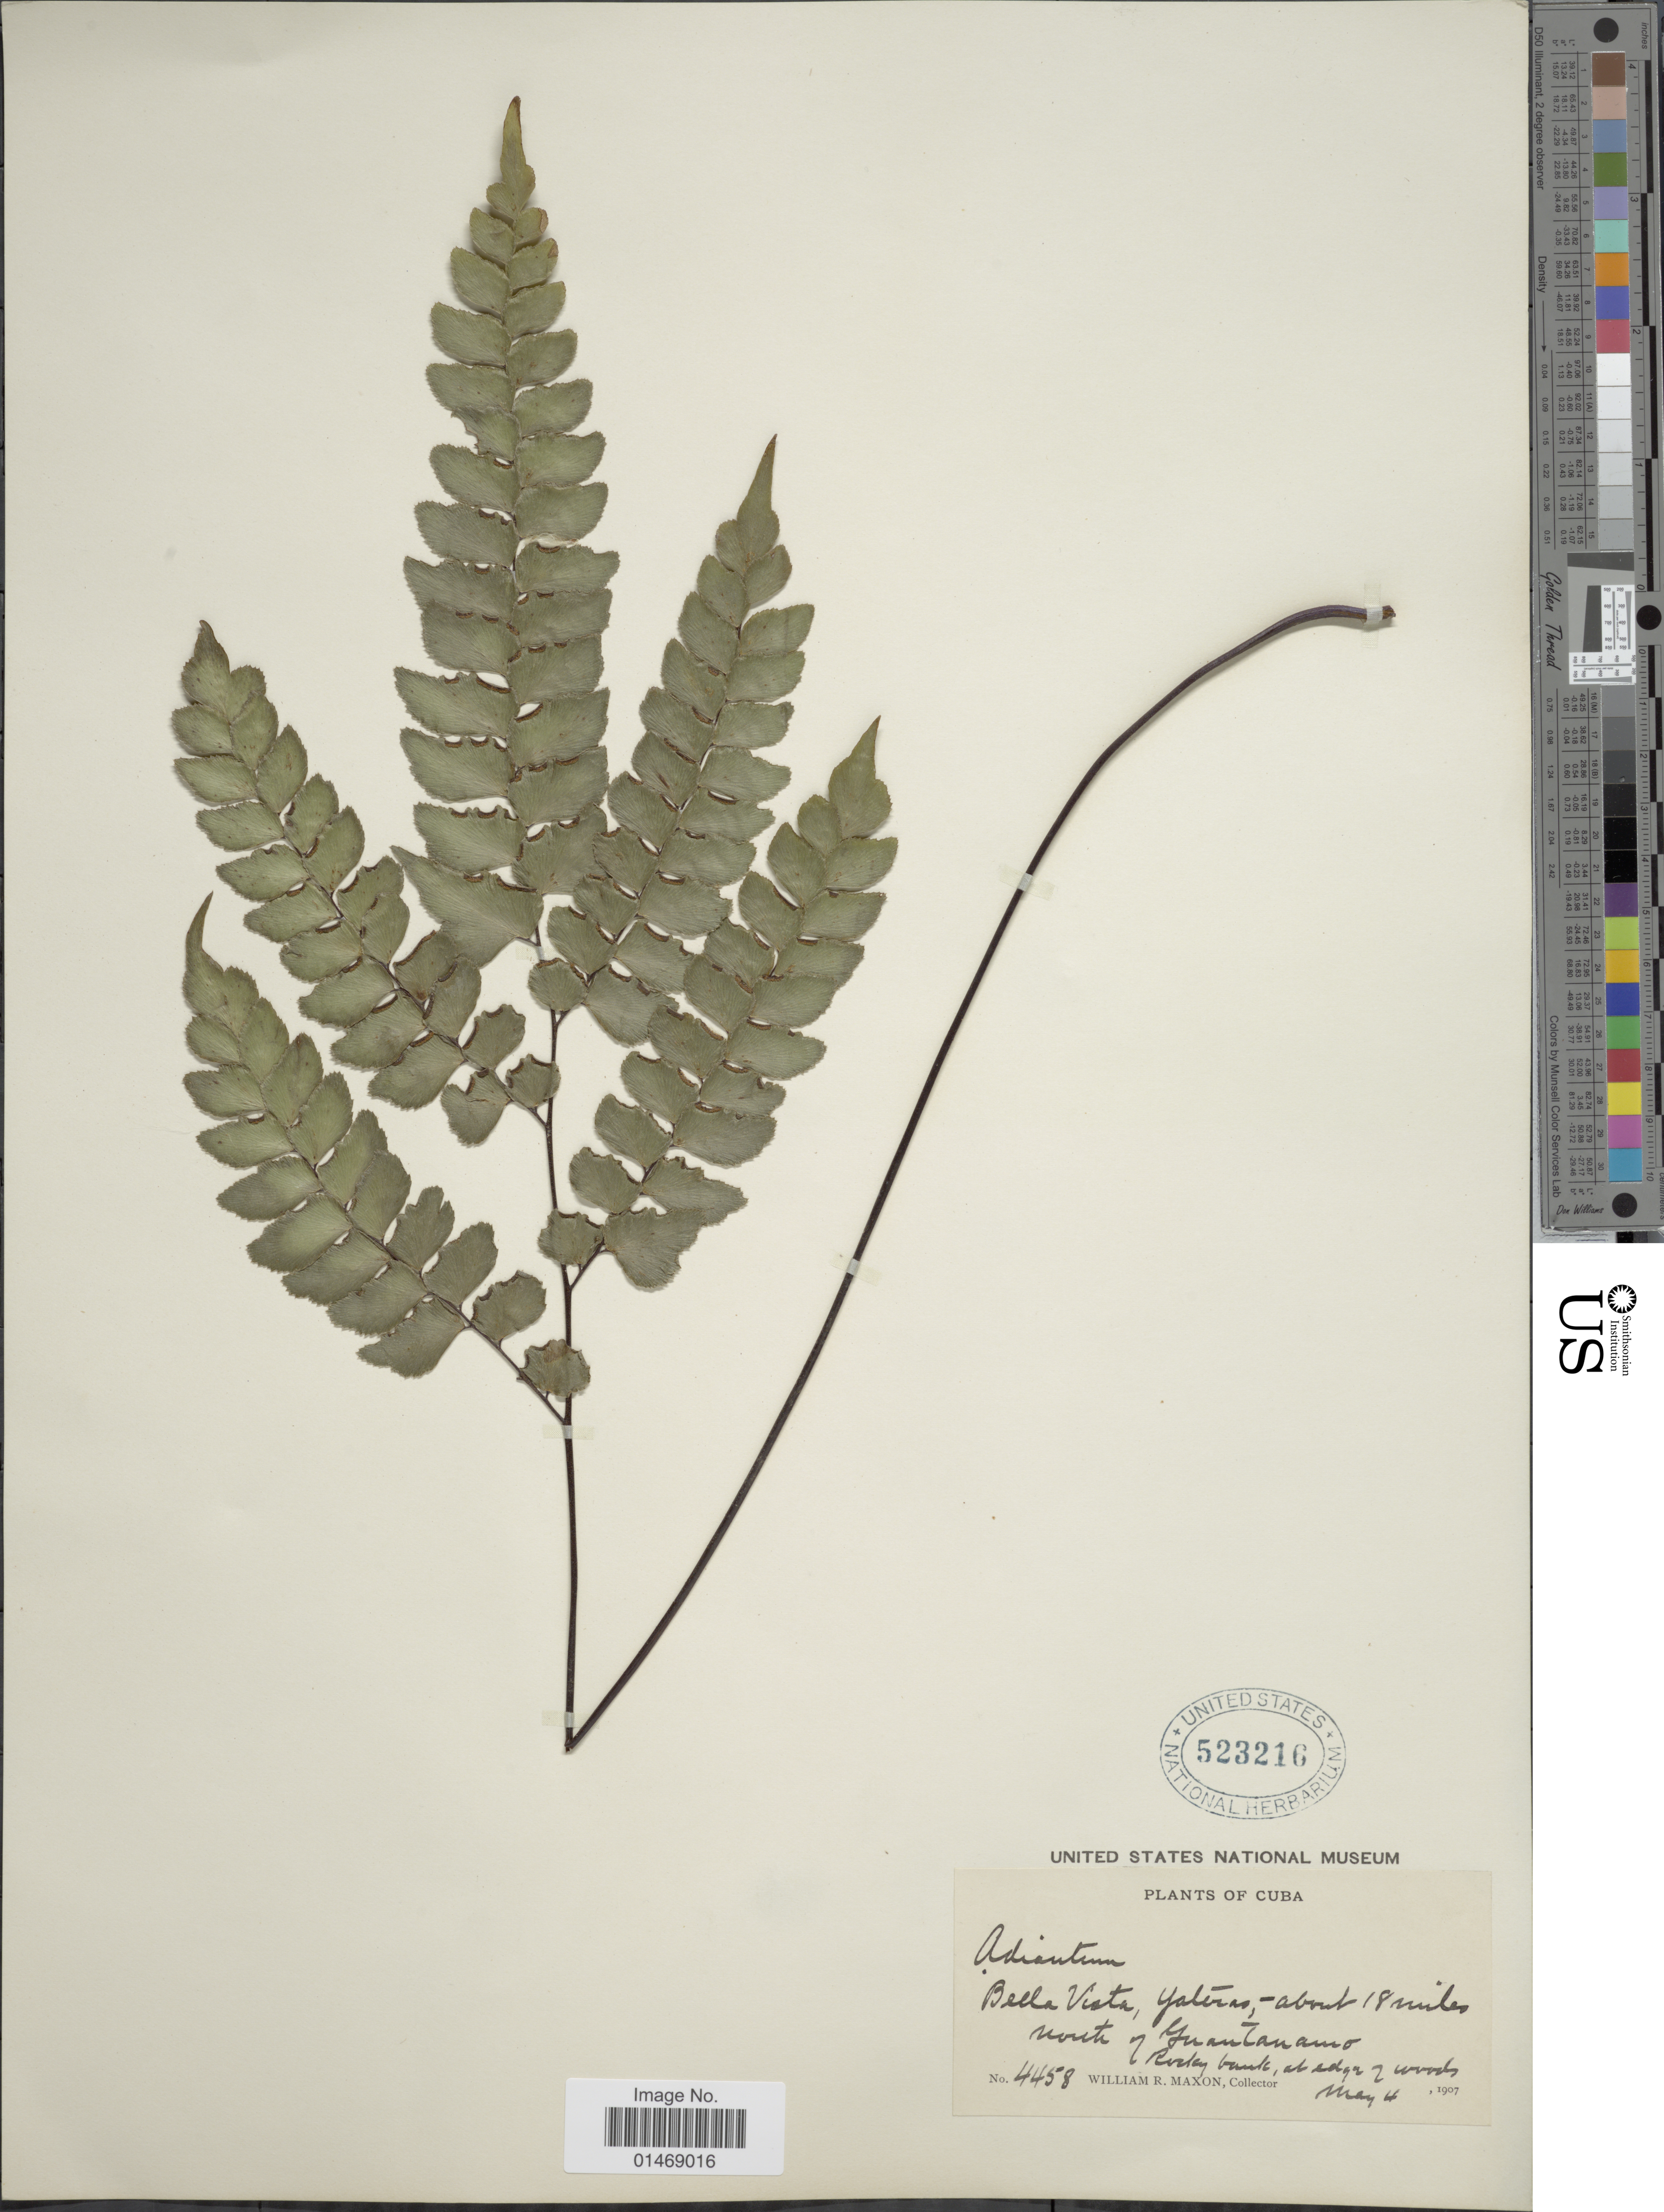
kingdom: Plantae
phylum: Tracheophyta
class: Polypodiopsida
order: Polypodiales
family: Pteridaceae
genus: Adiantum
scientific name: Adiantum melanoleucum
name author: Willd.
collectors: W. R. Maxon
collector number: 4458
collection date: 1907-05-04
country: Cuba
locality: Bella Vista, yateras, -about 18 miles north of Guantananus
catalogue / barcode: US 523216